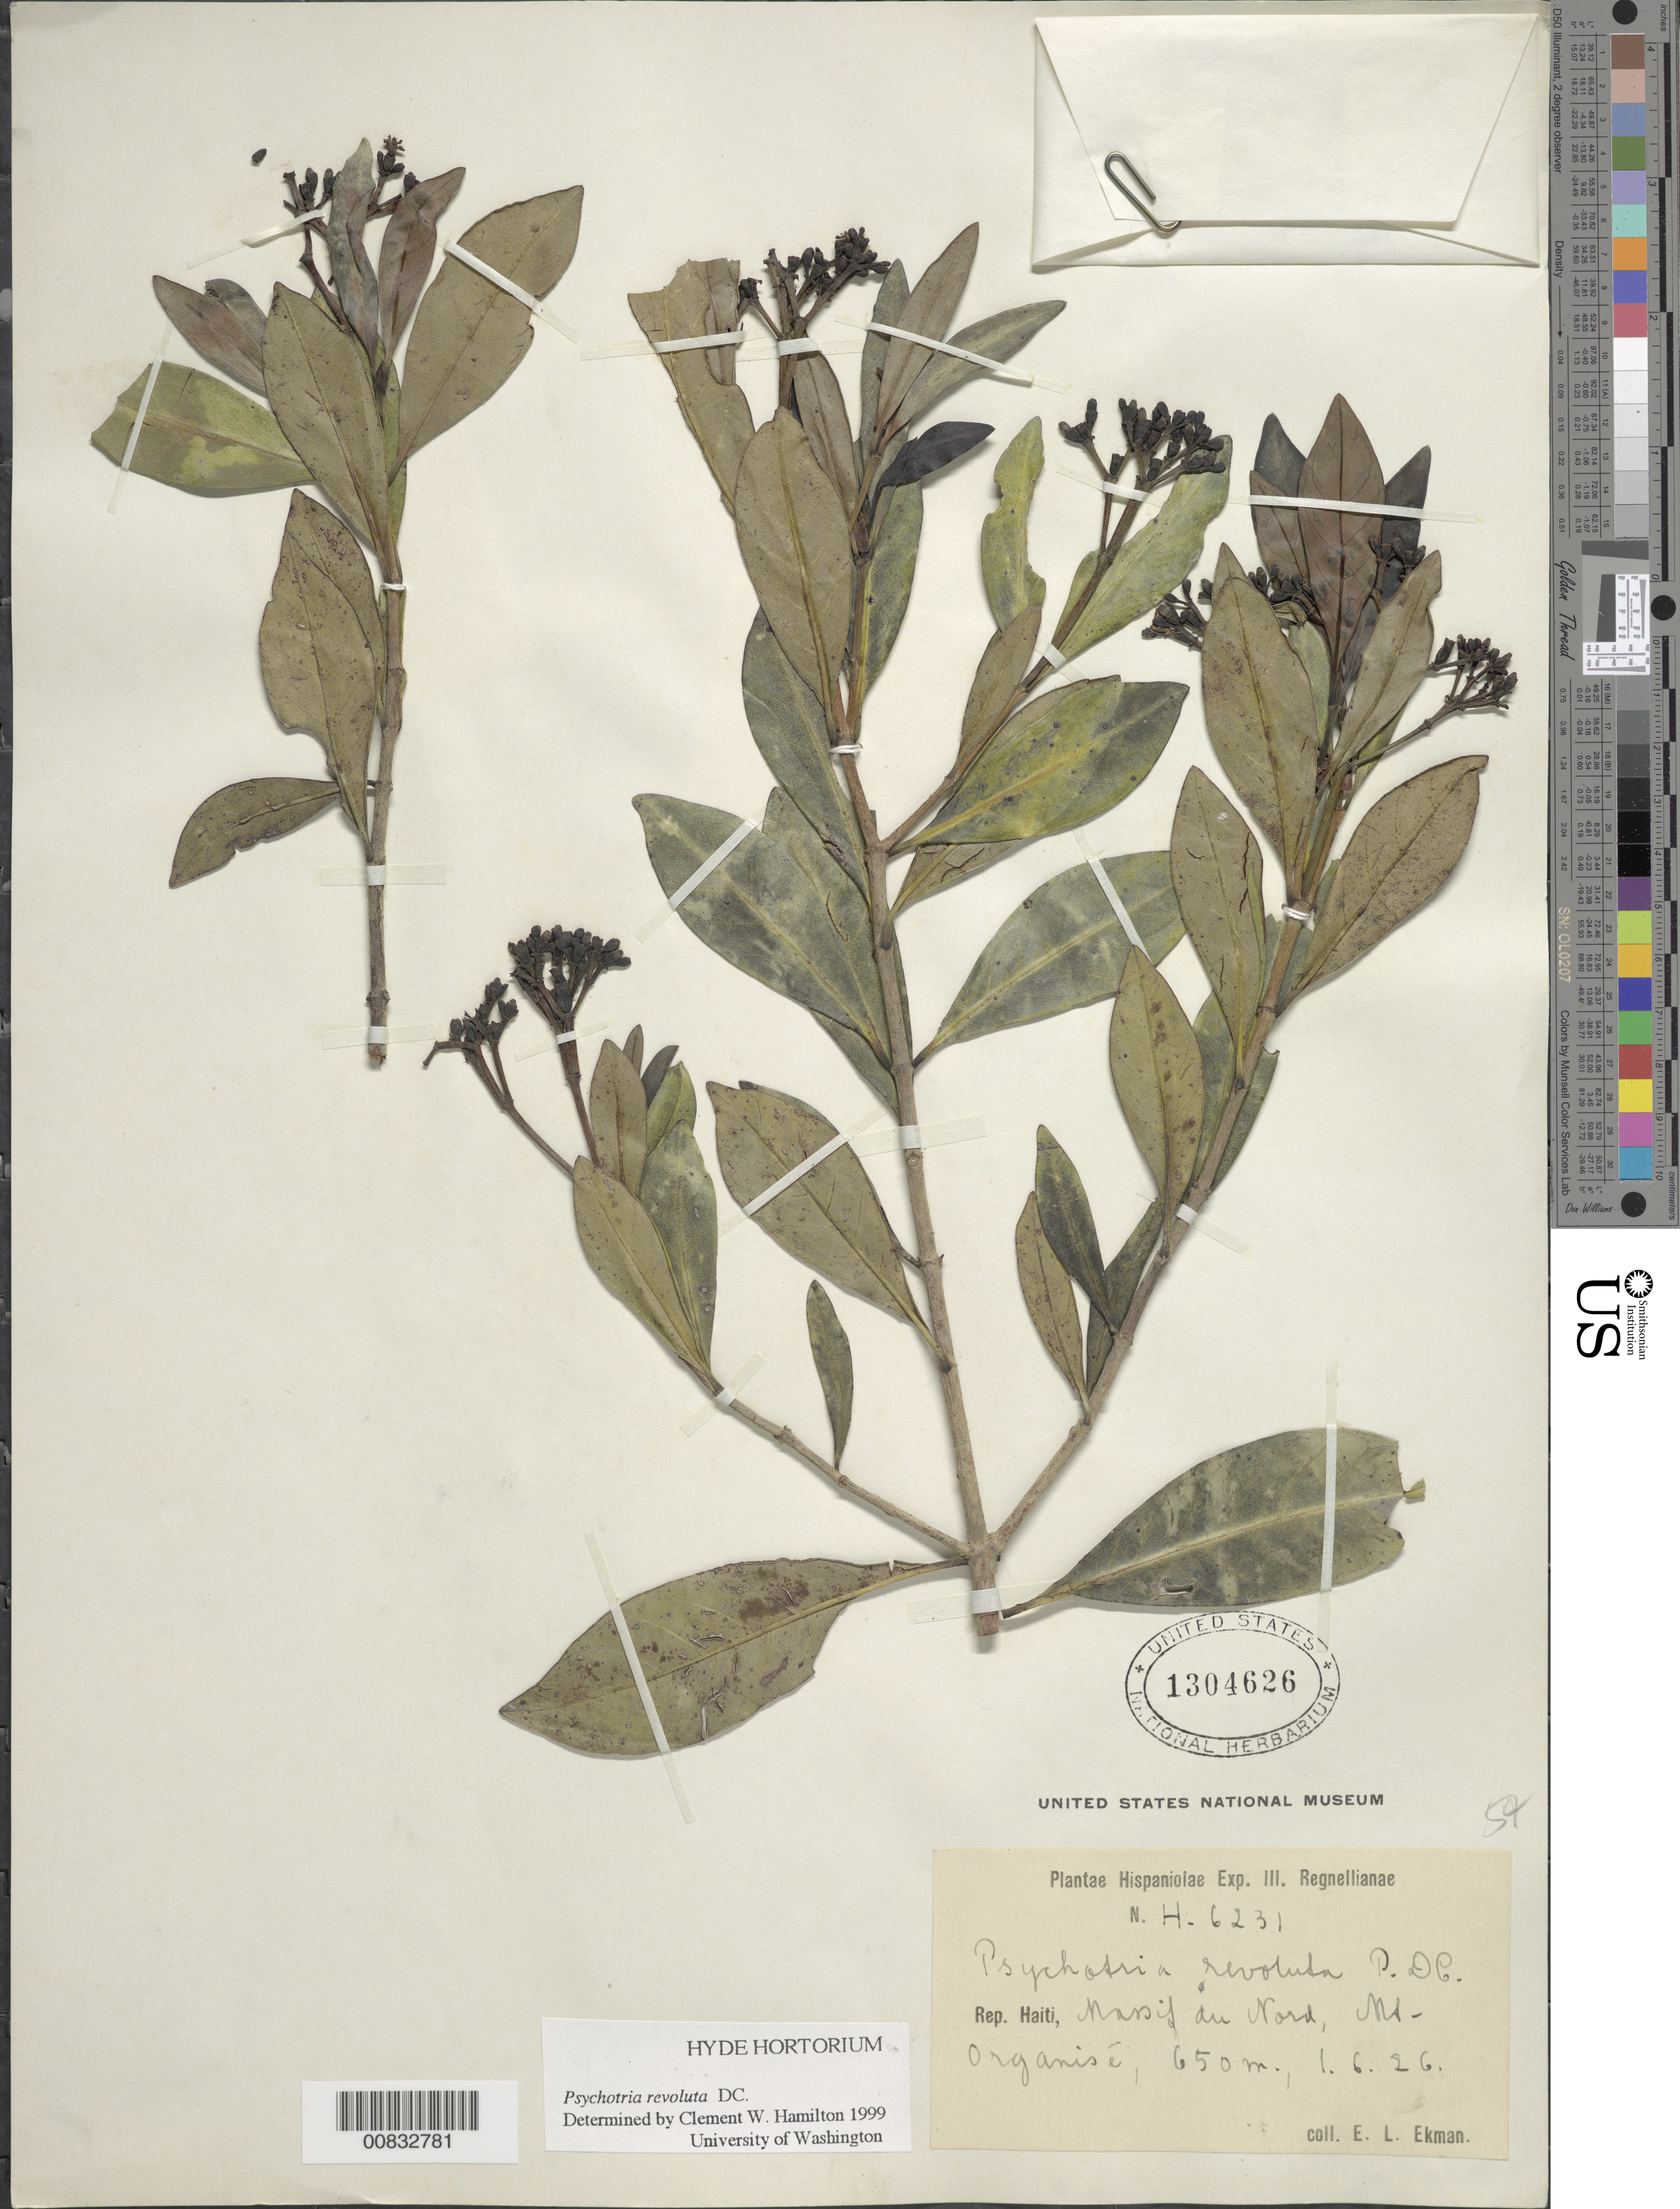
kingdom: Plantae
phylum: Tracheophyta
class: Magnoliopsida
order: Gentianales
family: Rubiaceae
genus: Psychotria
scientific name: Psychotria revoluta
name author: DC.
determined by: Hamilton, C. W.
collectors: E. L. Ekman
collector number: H 6231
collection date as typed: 01 Jun 1926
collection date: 1926-06-01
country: Haiti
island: Hispaniola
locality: Massif du Nord, Mt. Organisé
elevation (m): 650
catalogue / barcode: US 1304626